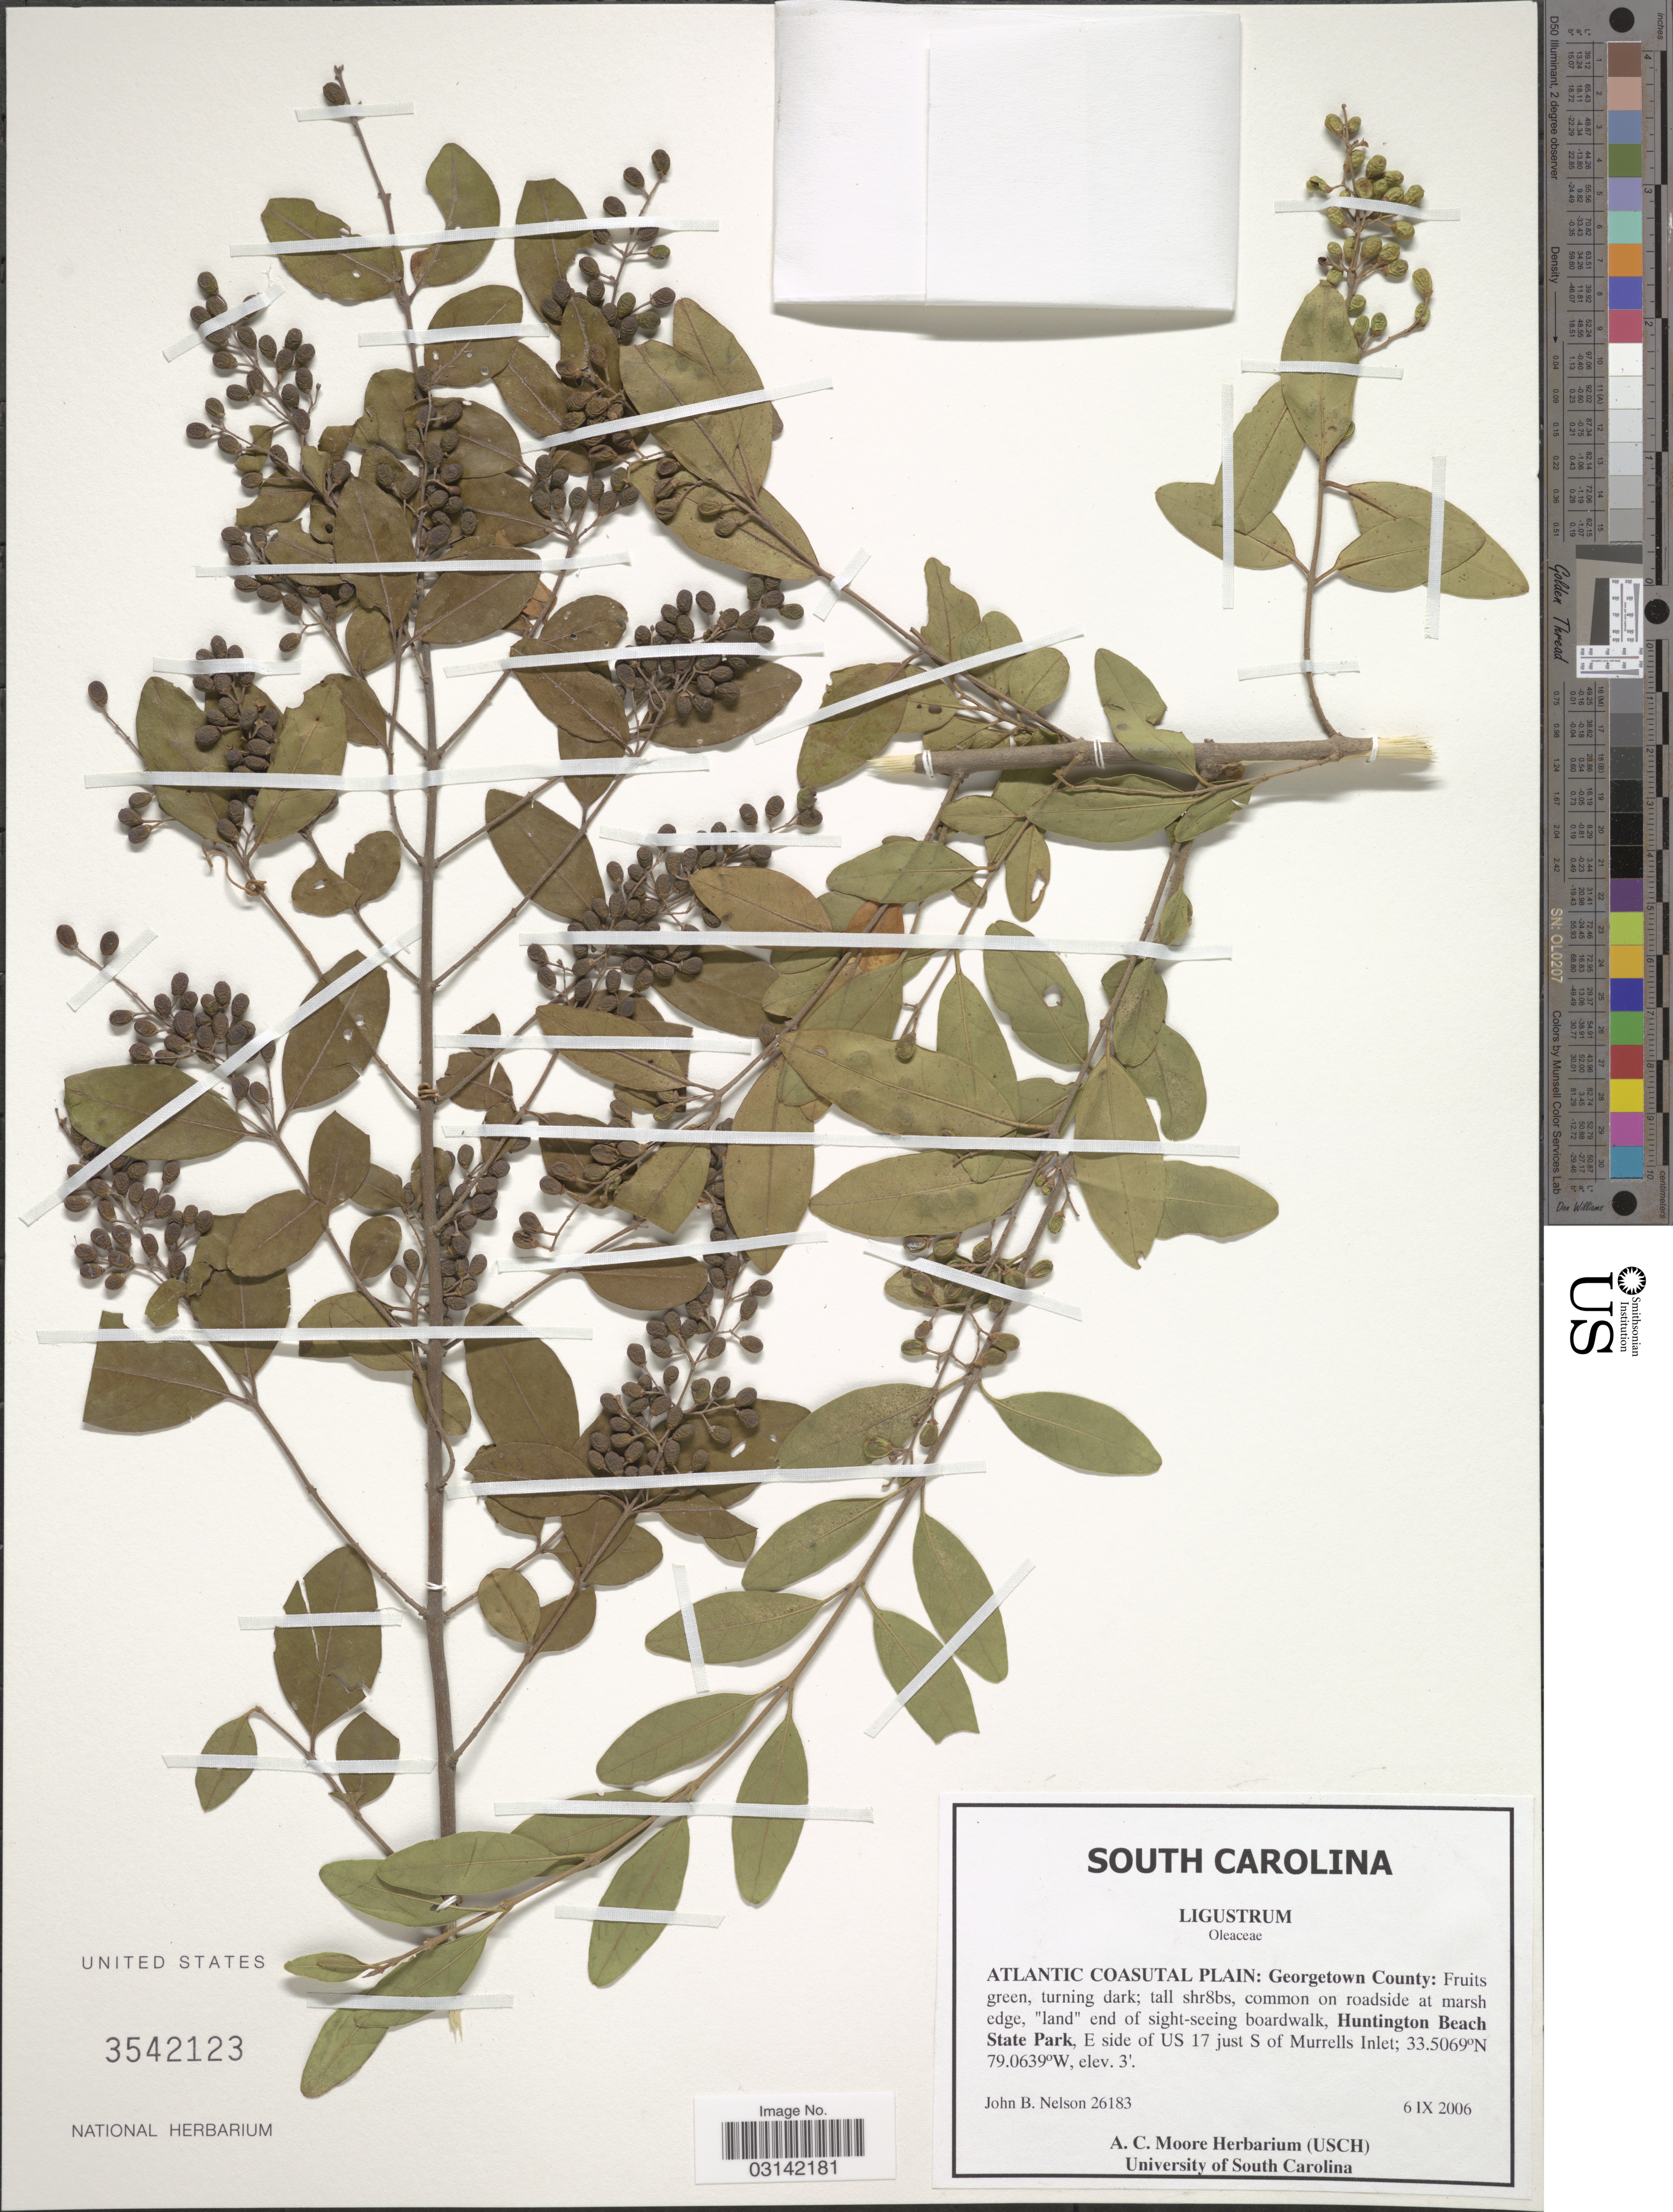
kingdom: Plantae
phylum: Tracheophyta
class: Magnoliopsida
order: Lamiales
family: Oleaceae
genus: Ligustrum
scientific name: Ligustrum sp.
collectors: J. B. Nelson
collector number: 26183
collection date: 2006-09-06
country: United States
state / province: South Carolina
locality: Atlantic Coasutal Plain: Georgetown County: Huntington Beach State Park, E side of US 17 just S of Murrells Inlet.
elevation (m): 1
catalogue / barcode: US 3542123